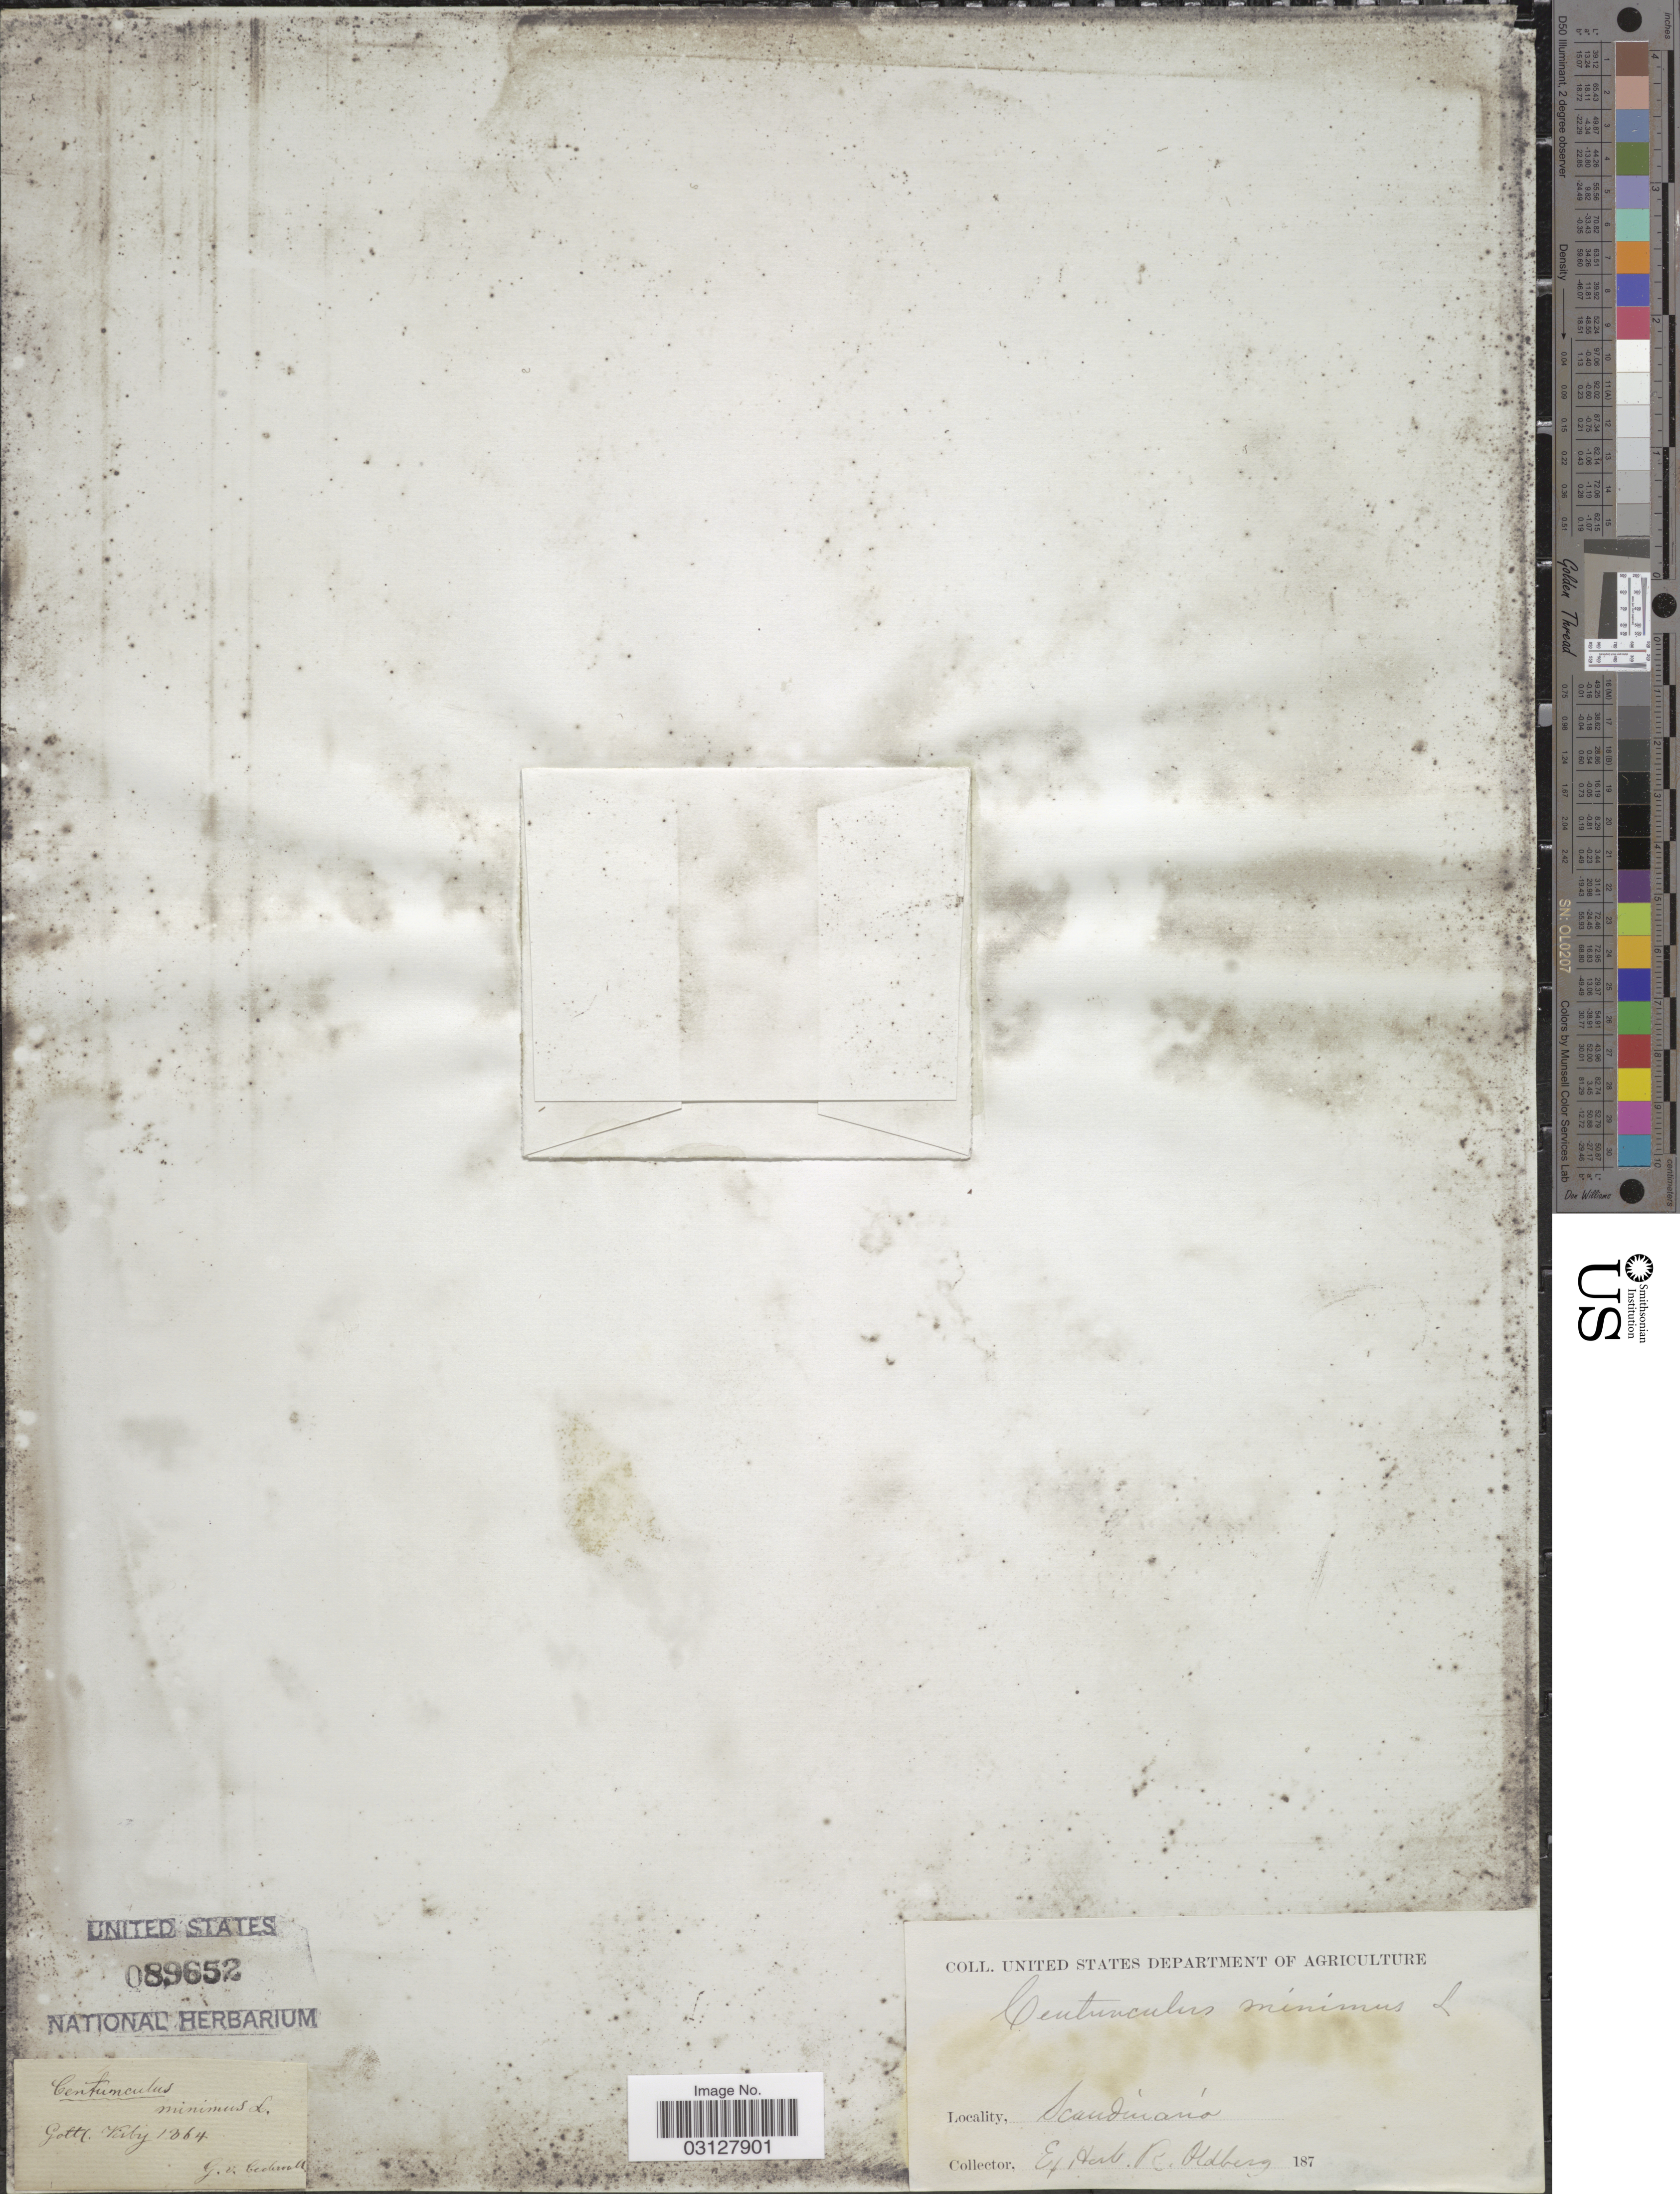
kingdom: Plantae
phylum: Tracheophyta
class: Magnoliopsida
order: Ericales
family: Primulaceae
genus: Centunculus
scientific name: Centunculus minimus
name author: L.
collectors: G. Cederwald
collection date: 1864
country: Sweden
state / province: Gotland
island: Gotland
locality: Gottl. Visby. Scandinavia.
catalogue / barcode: US 89652